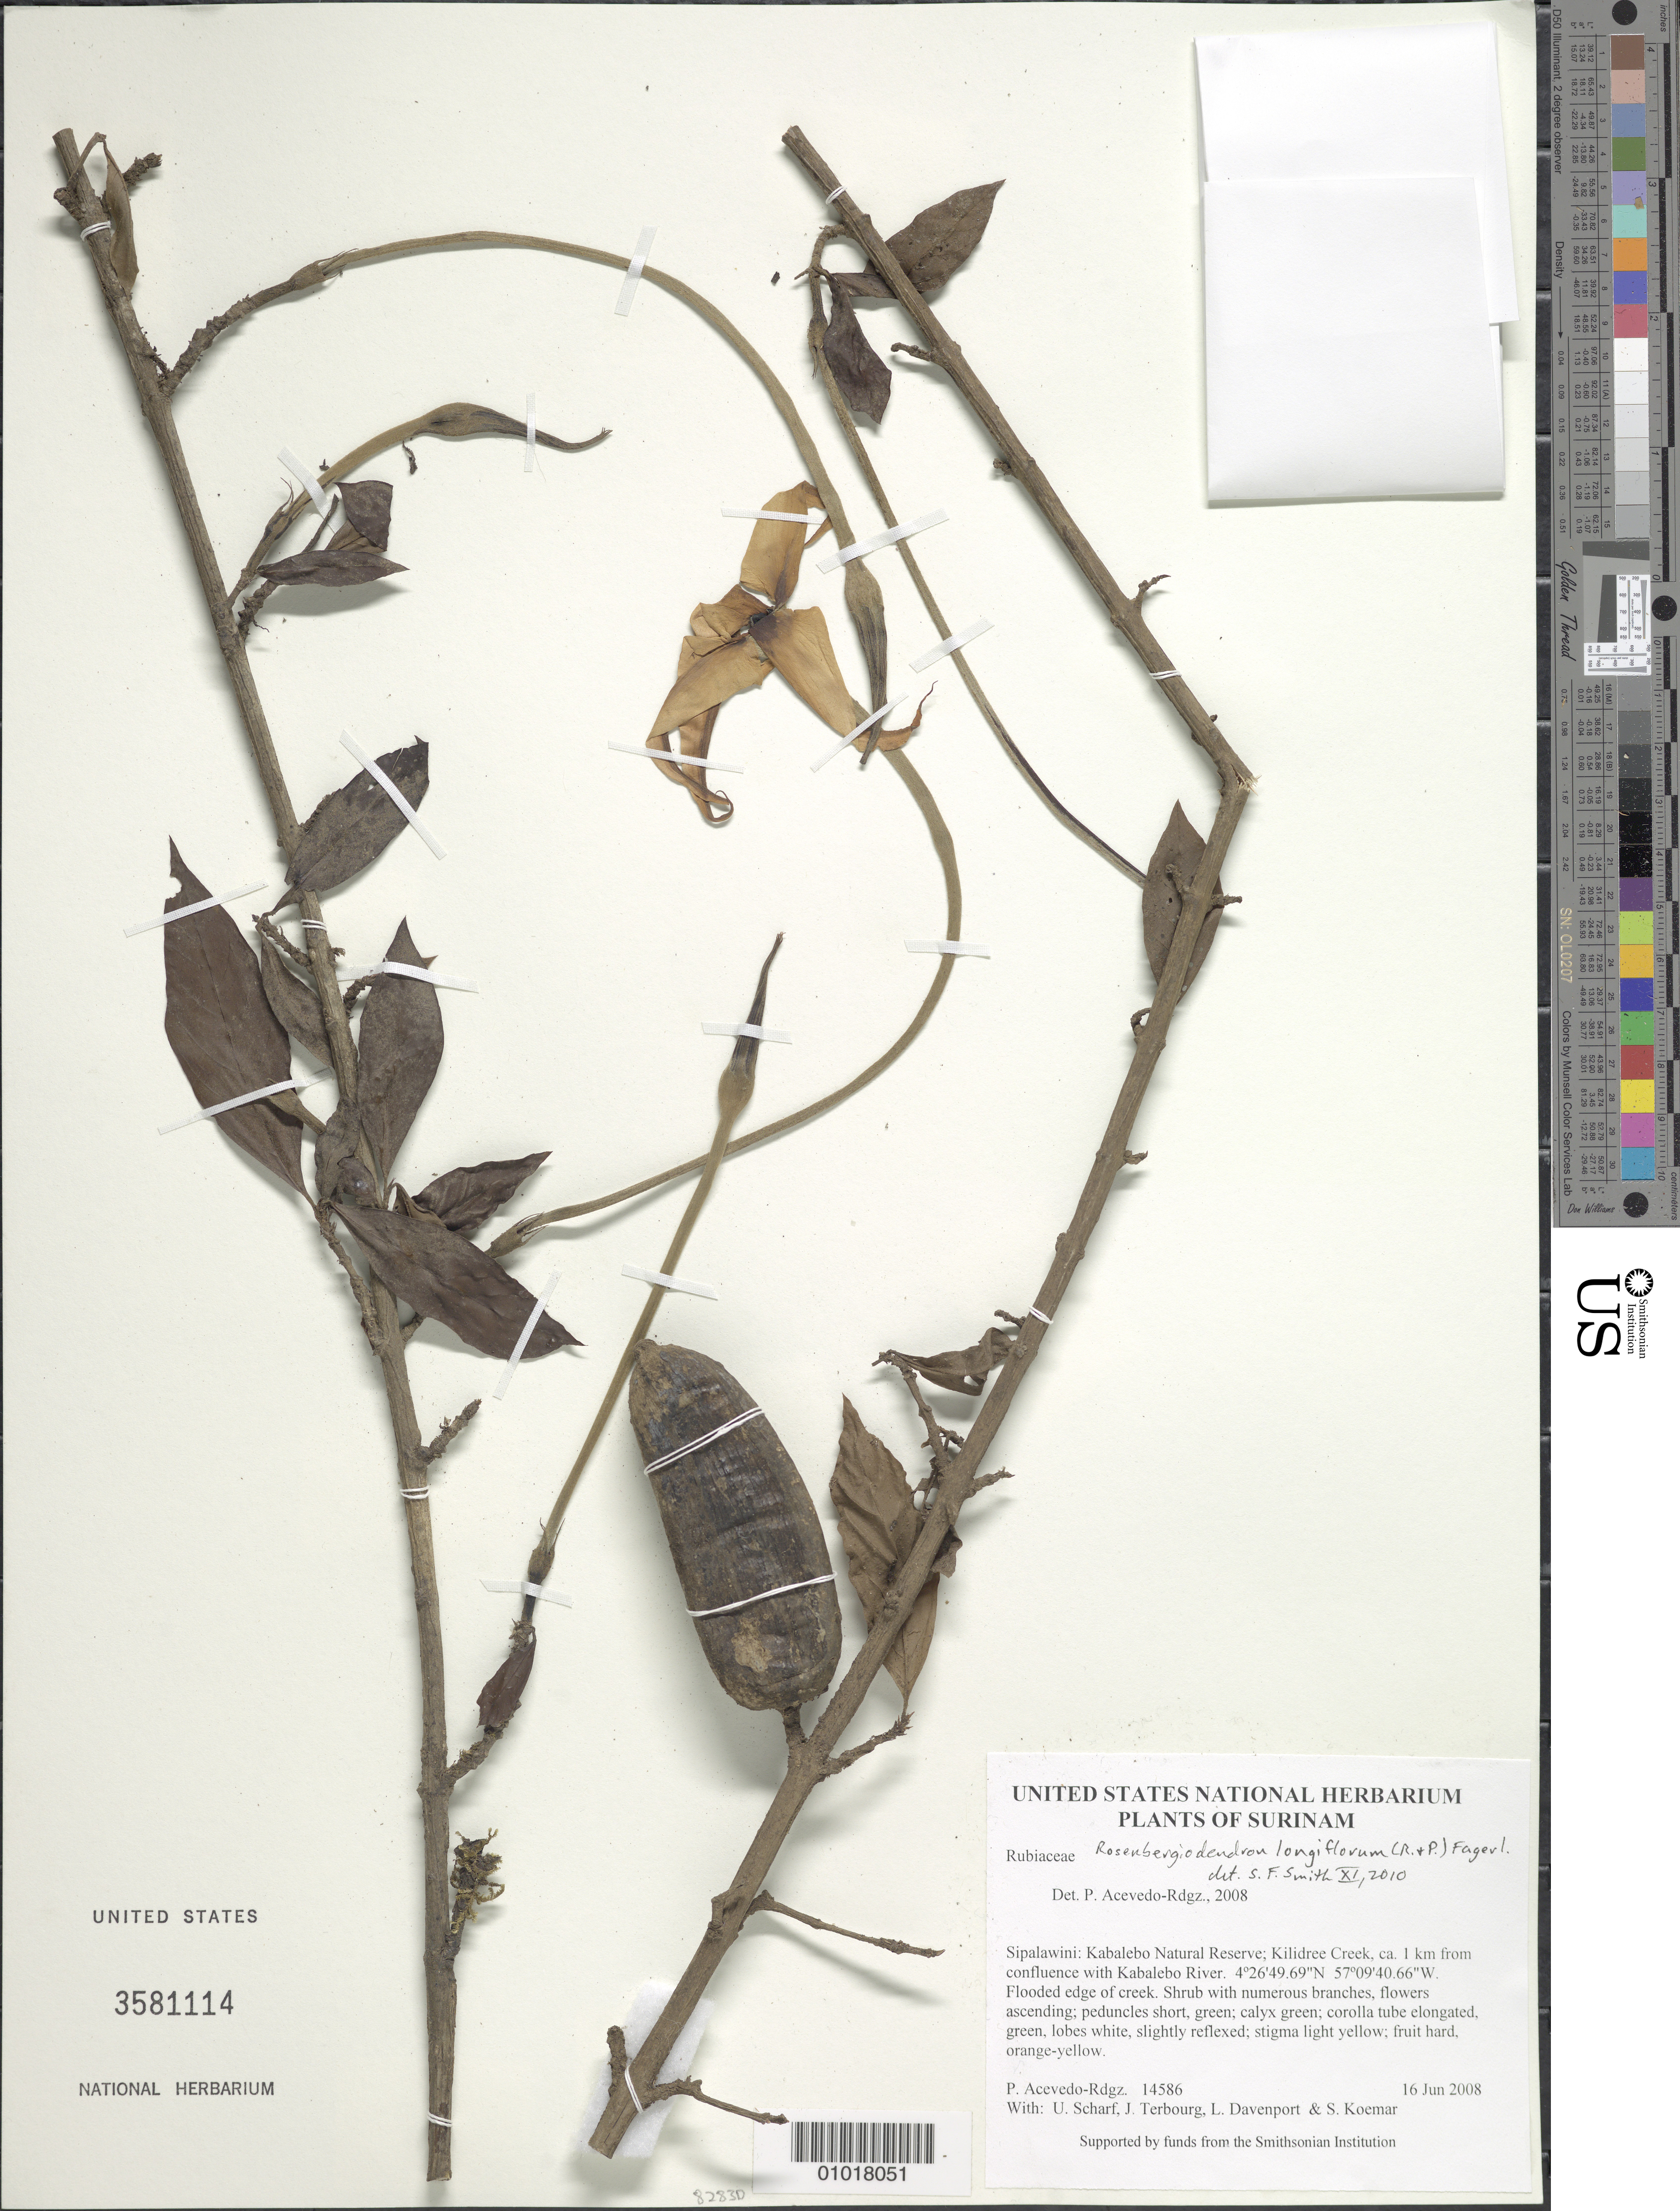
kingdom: Plantae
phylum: Tracheophyta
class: Magnoliopsida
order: Gentianales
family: Rubiaceae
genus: Rosenbergiodendron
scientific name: Rosenbergiodendron longiflorum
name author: (Ruiz & Pav.) Fagerl.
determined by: Smith, Stephen F., (US), NMNH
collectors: P. Acevedo-Rodr., U. Scharf, J. Terbourg, L. Davenport & S. Koemar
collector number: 14586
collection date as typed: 16 Jun 2008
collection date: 2008-06-16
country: Suriname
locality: Sipalawini: Kabalebo Natural Reserve; Kilidree Creek, ca. 1 km from confluence with Kabalebo River.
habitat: Flooded edge of creek.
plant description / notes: NY, K, MO, P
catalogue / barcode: US 3581114